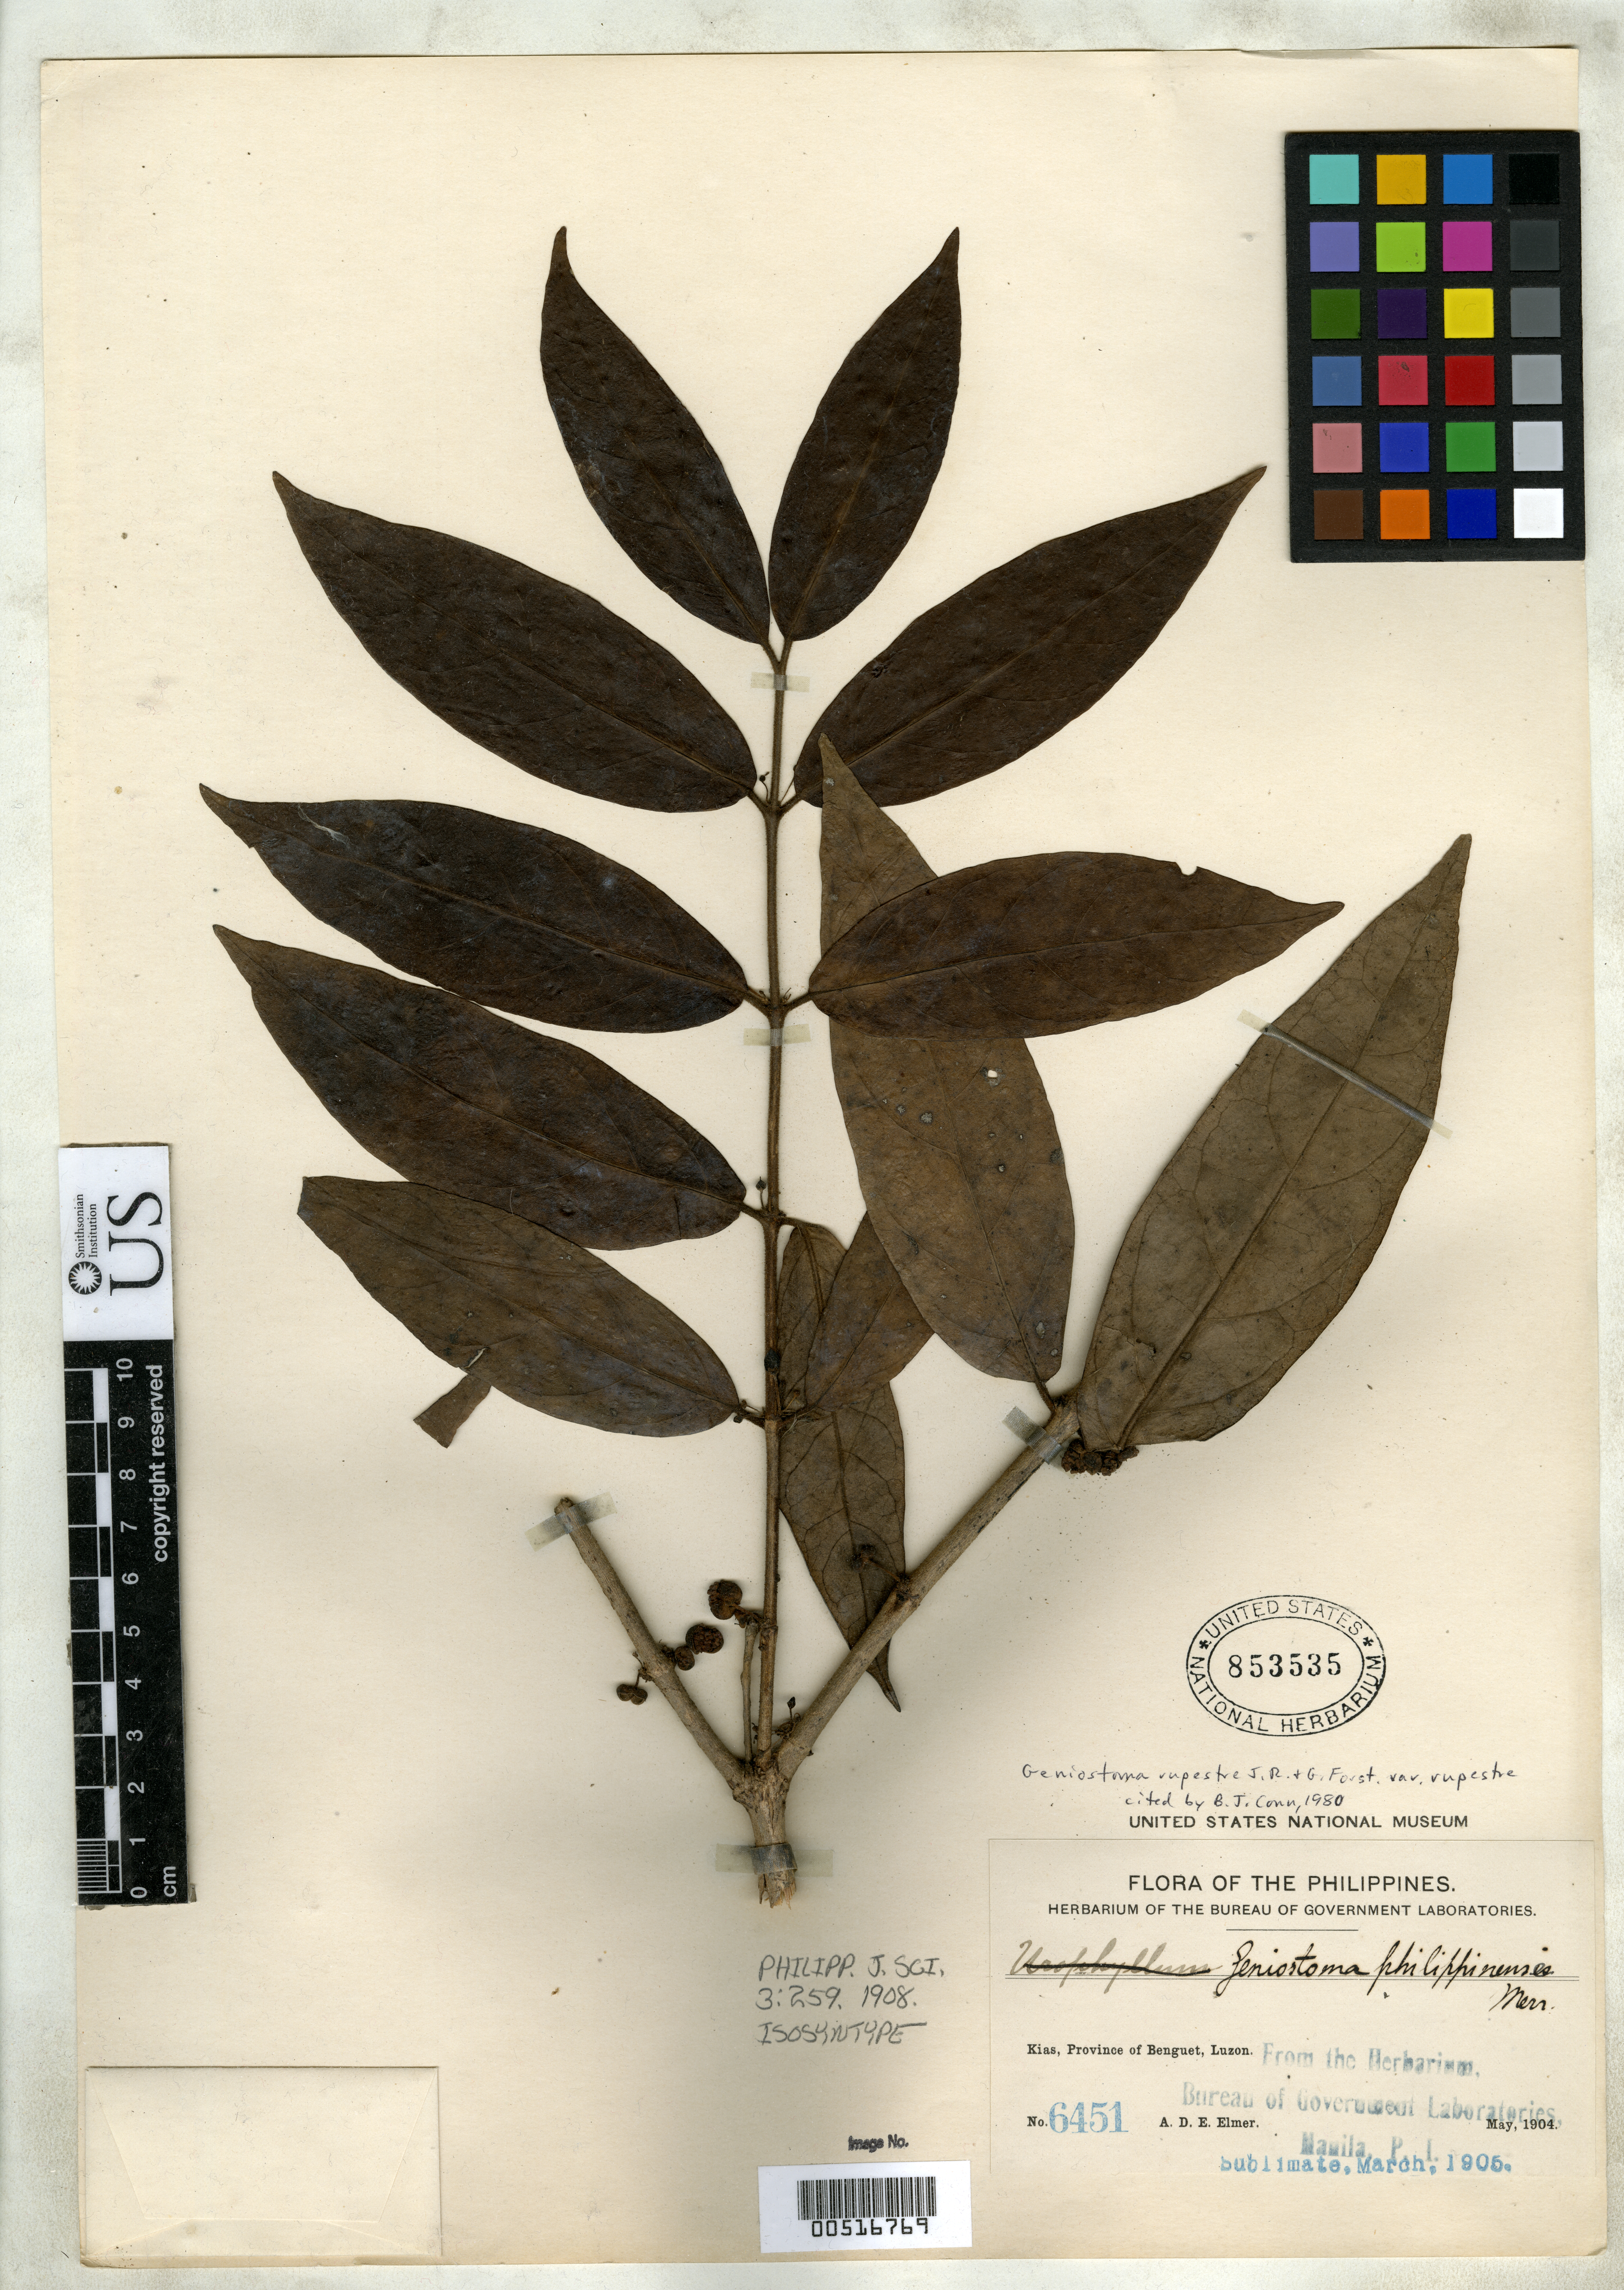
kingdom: Plantae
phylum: Tracheophyta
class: Magnoliopsida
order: Gentianales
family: Loganiaceae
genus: Geniostoma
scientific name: Geniostoma philippinense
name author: Merr.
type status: Isosyntype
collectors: A. D. E. Elmer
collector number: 6451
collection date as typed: May 1904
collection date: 1904-05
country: Philippines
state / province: Cordillera (Administrative Region)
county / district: Benguet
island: Luzon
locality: Kias.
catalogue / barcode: US 853535